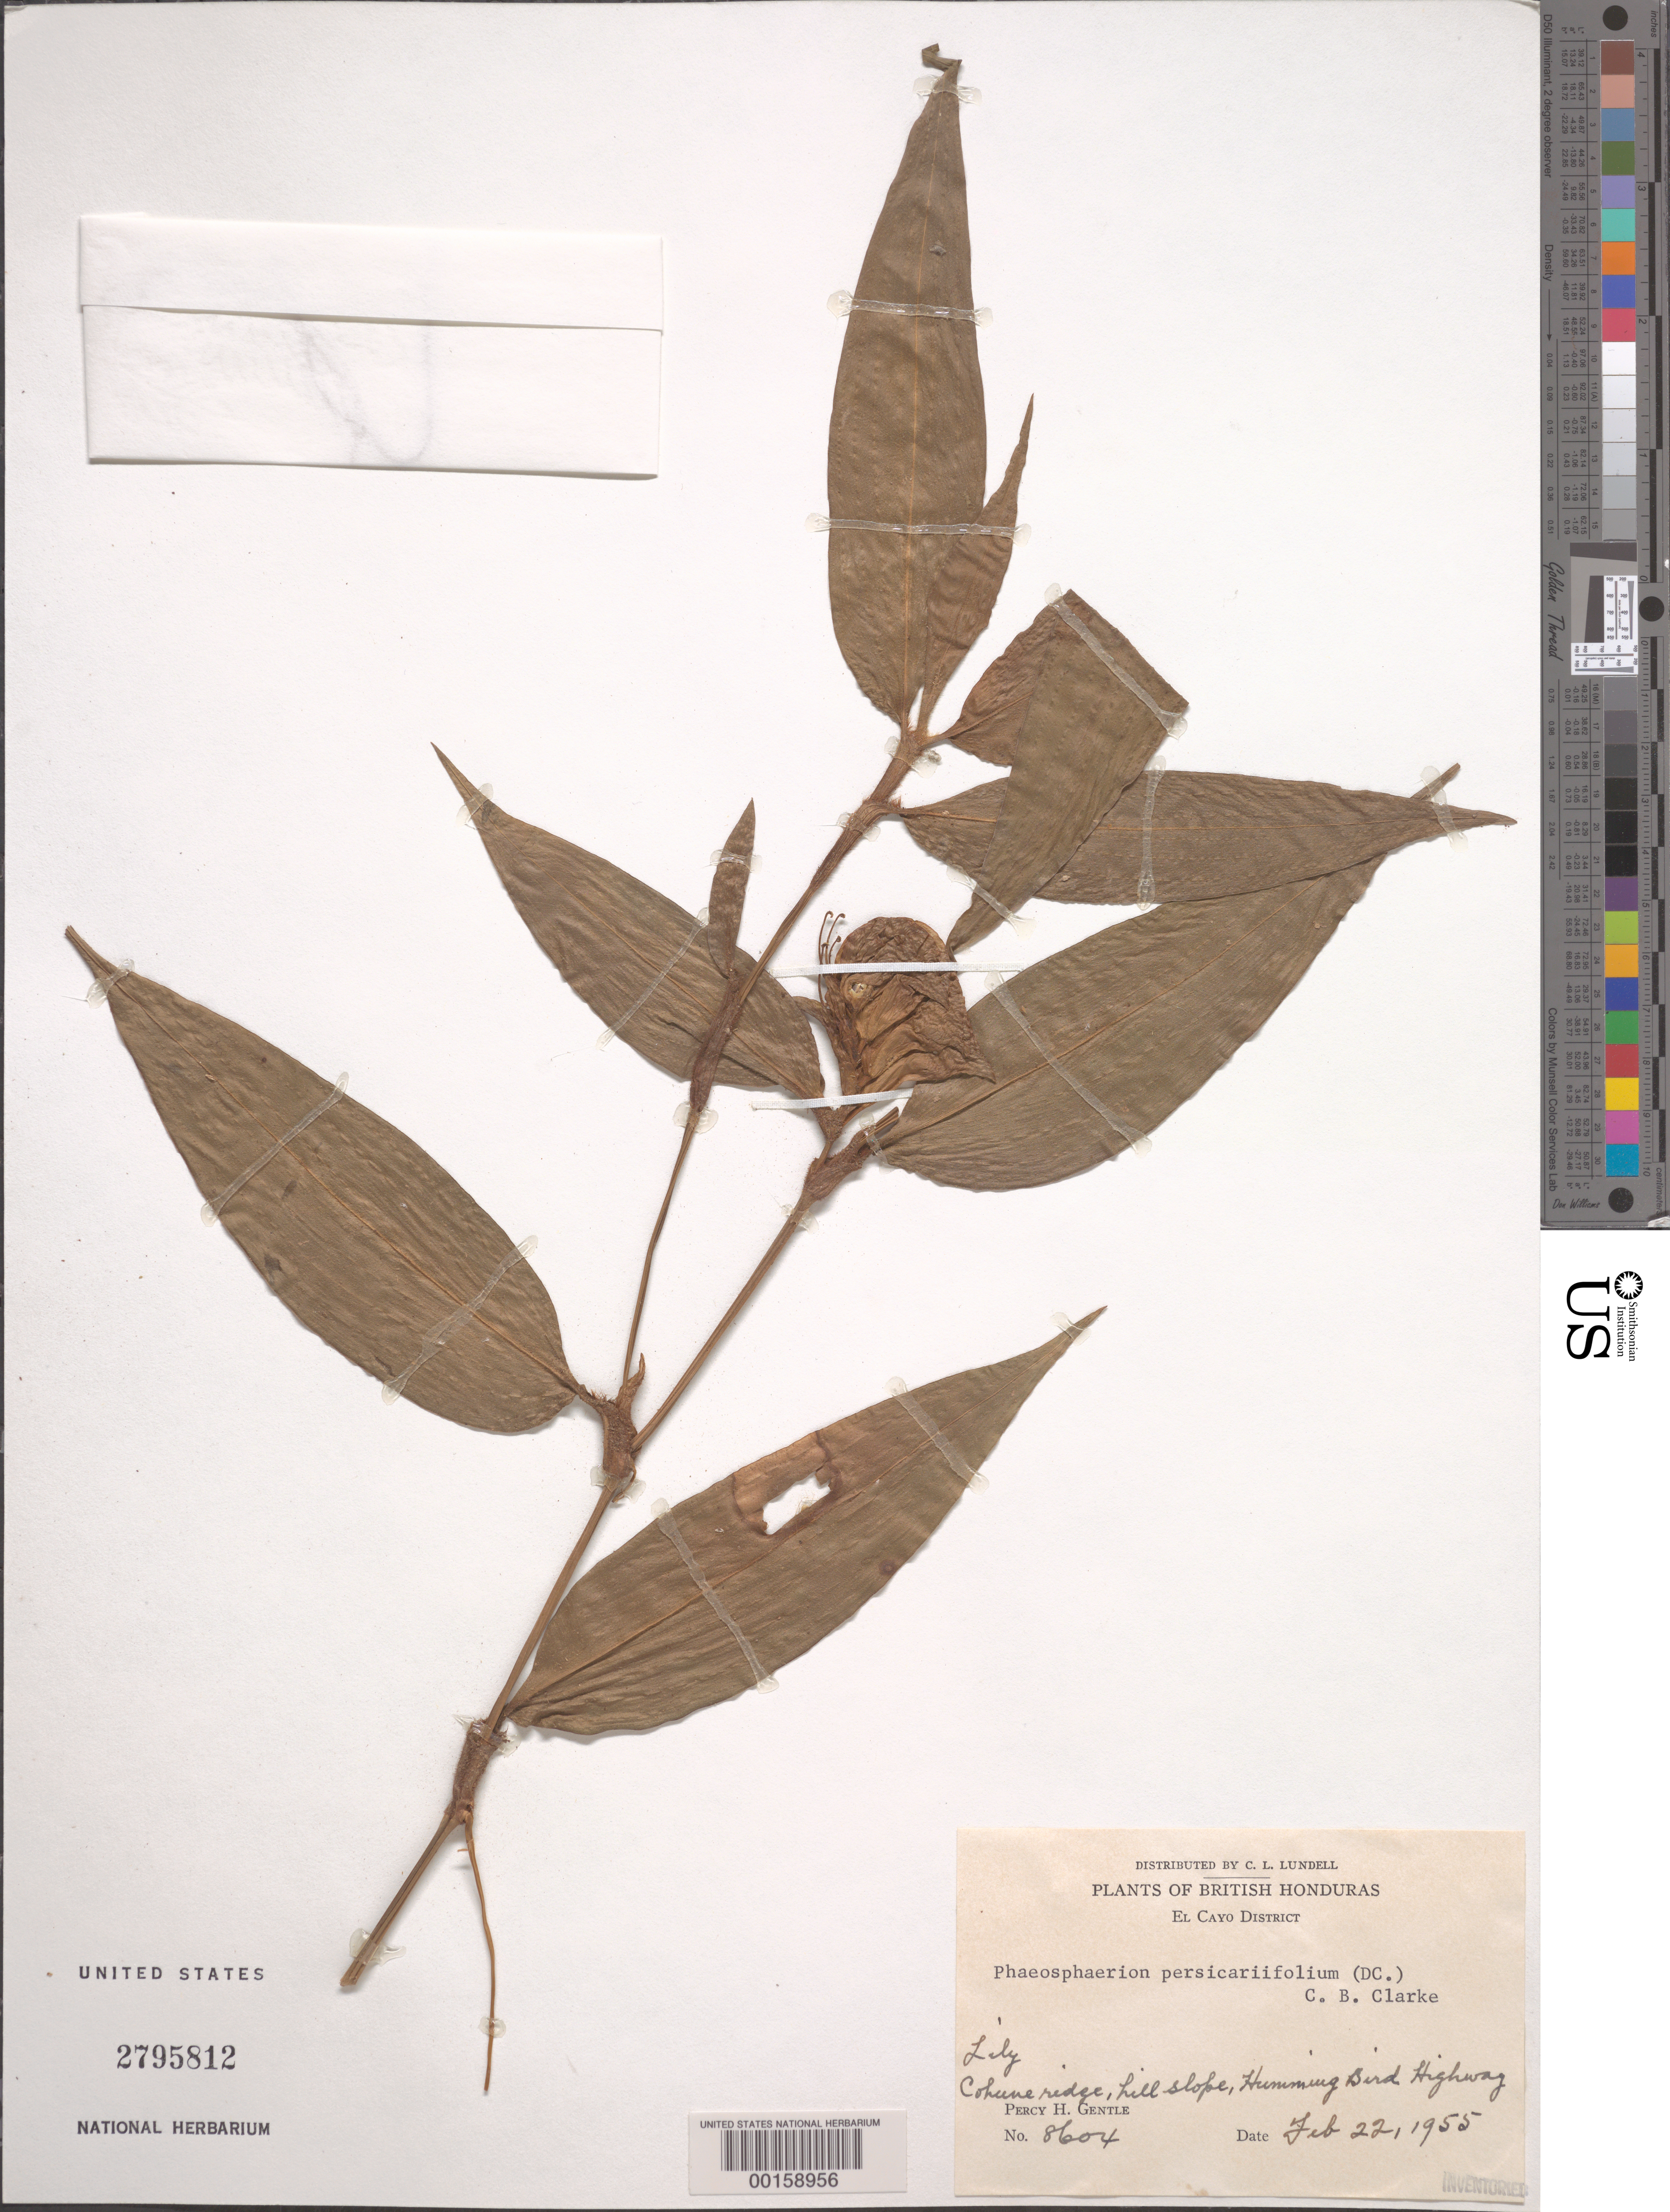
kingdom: Plantae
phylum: Tracheophyta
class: Liliopsida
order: Commelinales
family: Commelinaceae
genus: Commelina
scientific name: Commelina rufipes var. glabrata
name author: (D.R. Hunt) Faden & D.R. Hunt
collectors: P. H. Gentle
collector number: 8604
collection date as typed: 22 Feb 1955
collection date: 1955-02-22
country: Belize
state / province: Cayo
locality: Cohune Ridge, Hummingbird Highway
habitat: Slope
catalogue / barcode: US 2795812